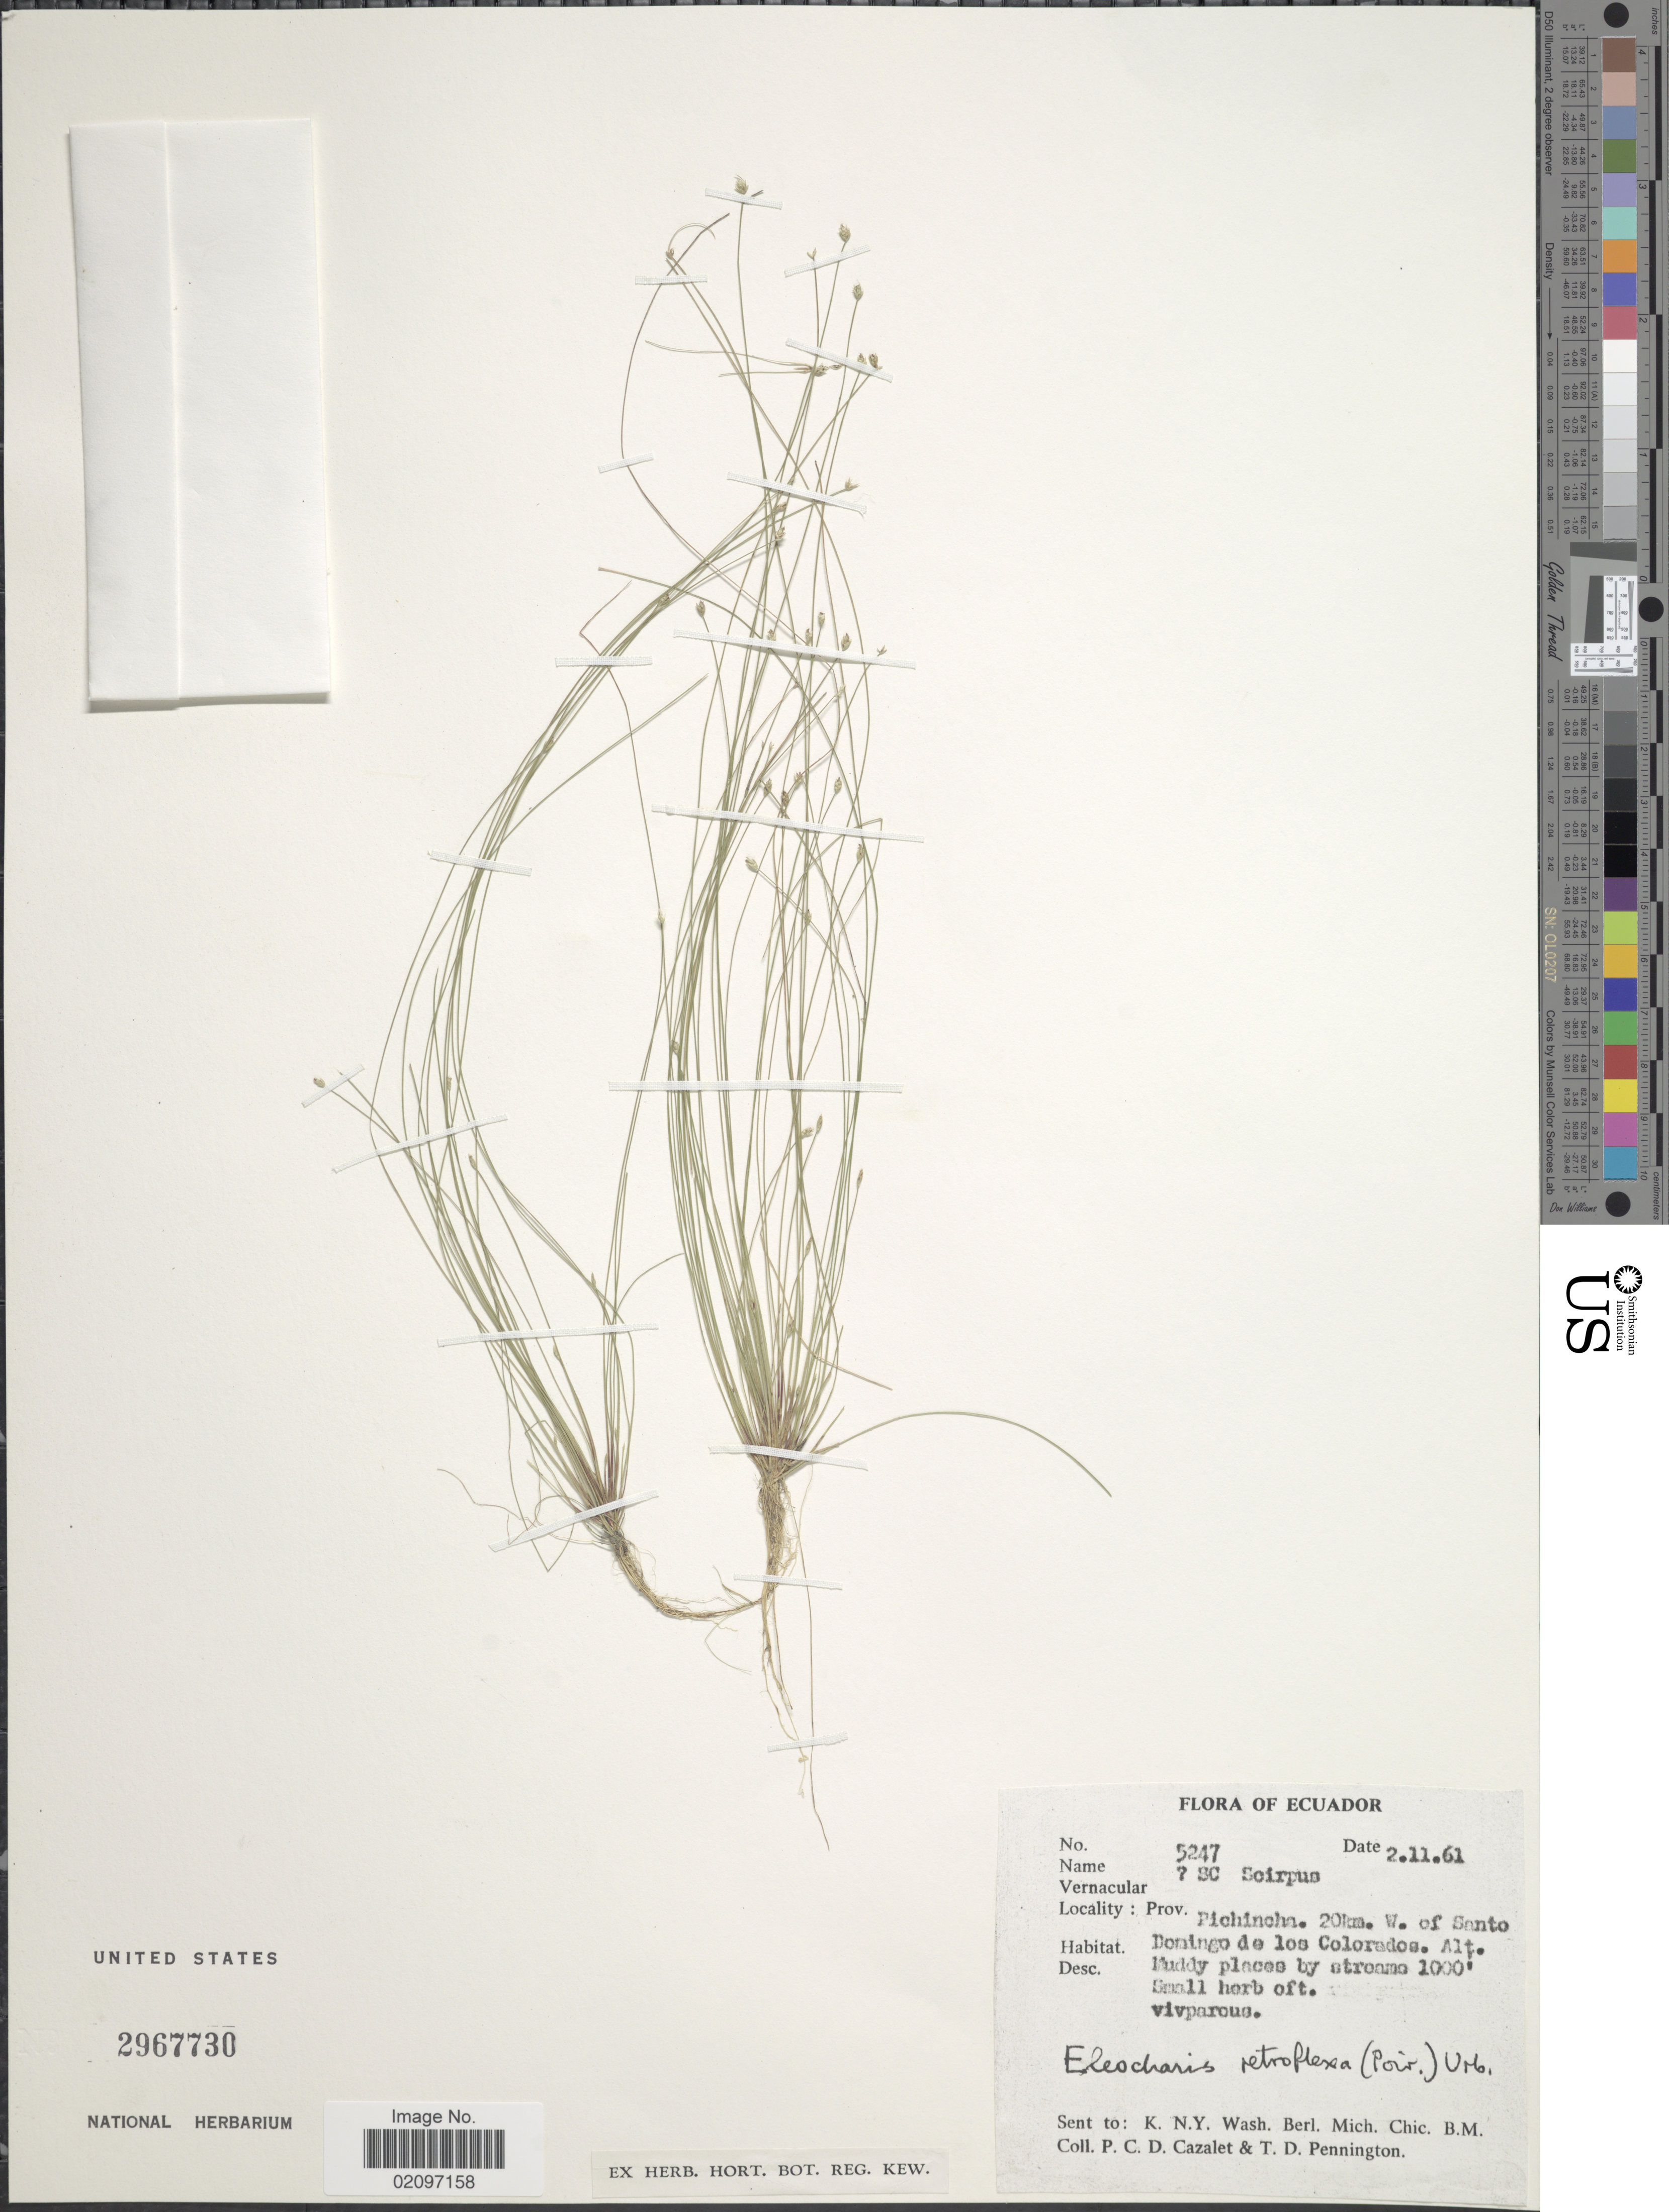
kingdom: Plantae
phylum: Tracheophyta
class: Liliopsida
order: Poales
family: Cyperaceae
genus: Eleocharis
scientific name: Eleocharis retroflexa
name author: (Poir.) Urb.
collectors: P. C. D. Cazalet & T. D. Pennington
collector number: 5247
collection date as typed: Transcribed d/m/y: 2/11/61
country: Ecuador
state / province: Pichincha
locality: Prov. Pichincha, 20km. W. of Santo Domingo de los Colorados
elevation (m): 305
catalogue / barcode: US 2967730